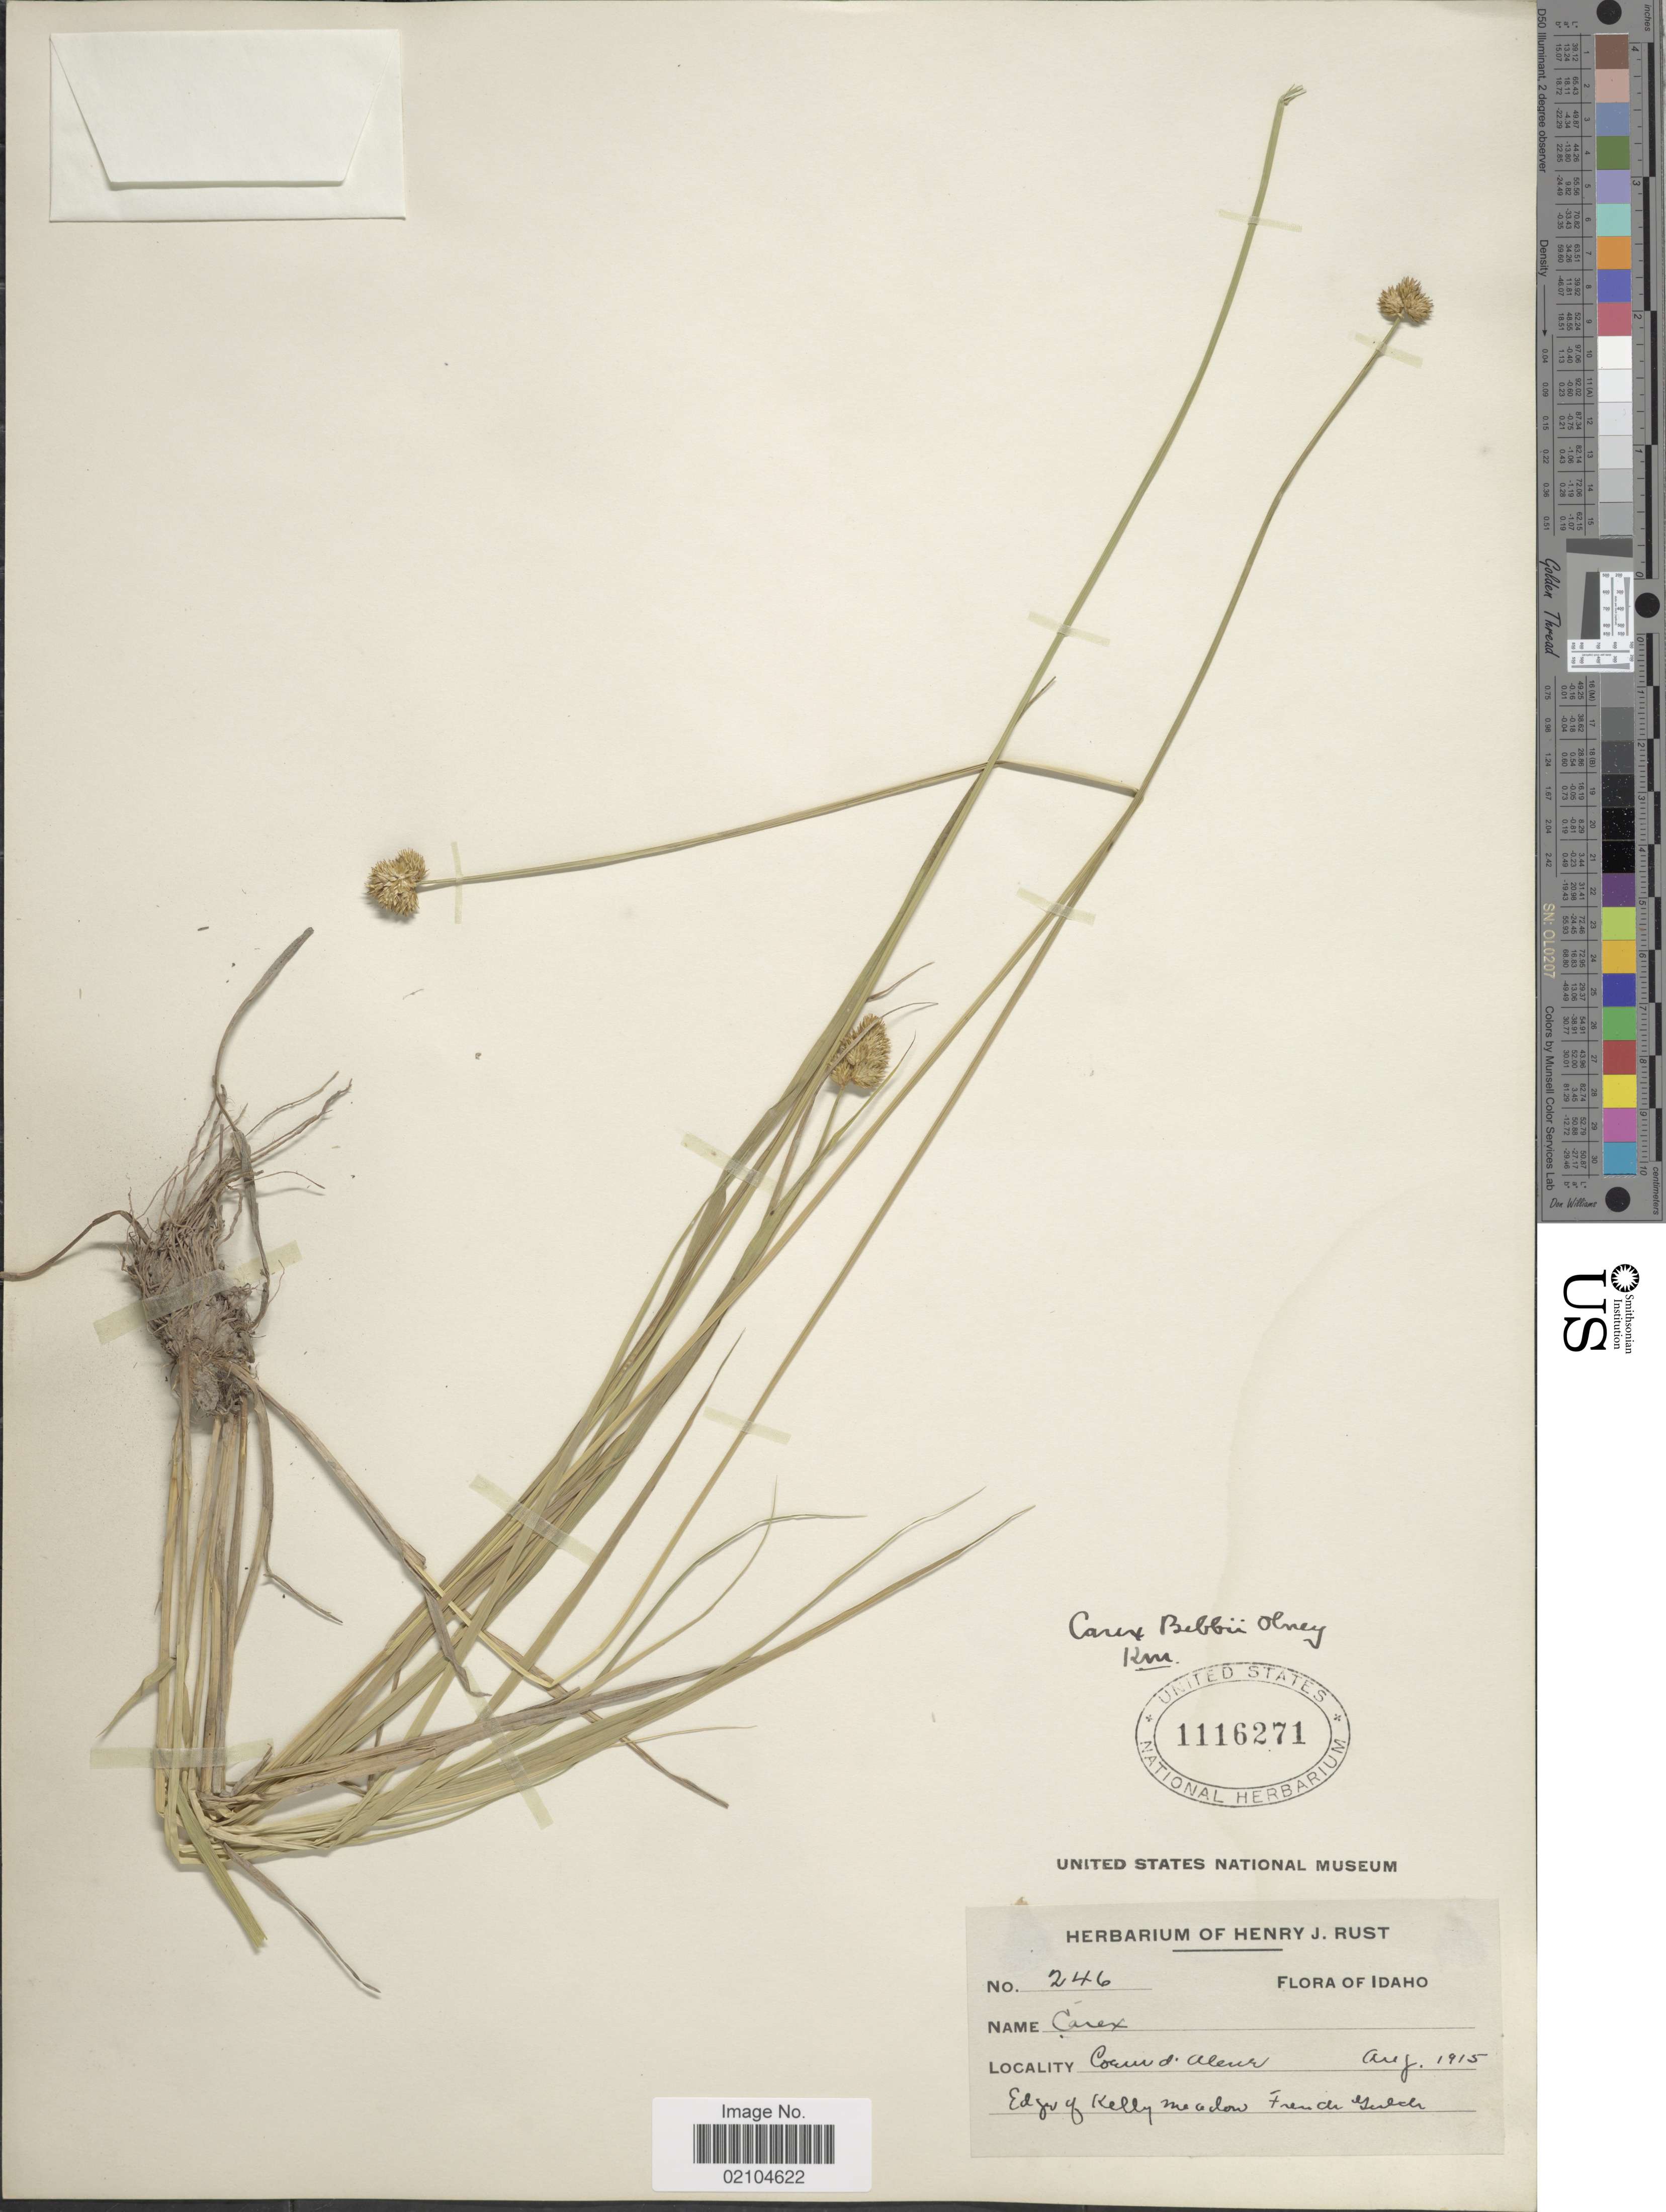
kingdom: Plantae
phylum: Tracheophyta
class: Liliopsida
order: Poales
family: Cyperaceae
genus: Carex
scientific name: Carex bebbii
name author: (L.H. Bailey) Olney ex Fernald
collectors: ex herb. Henry J. Rust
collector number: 246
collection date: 1915-08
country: United States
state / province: Idaho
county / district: Kootenai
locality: Coeur d'Alene, edge of Kelly Meadow, French Gulch.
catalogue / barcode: US 1116271